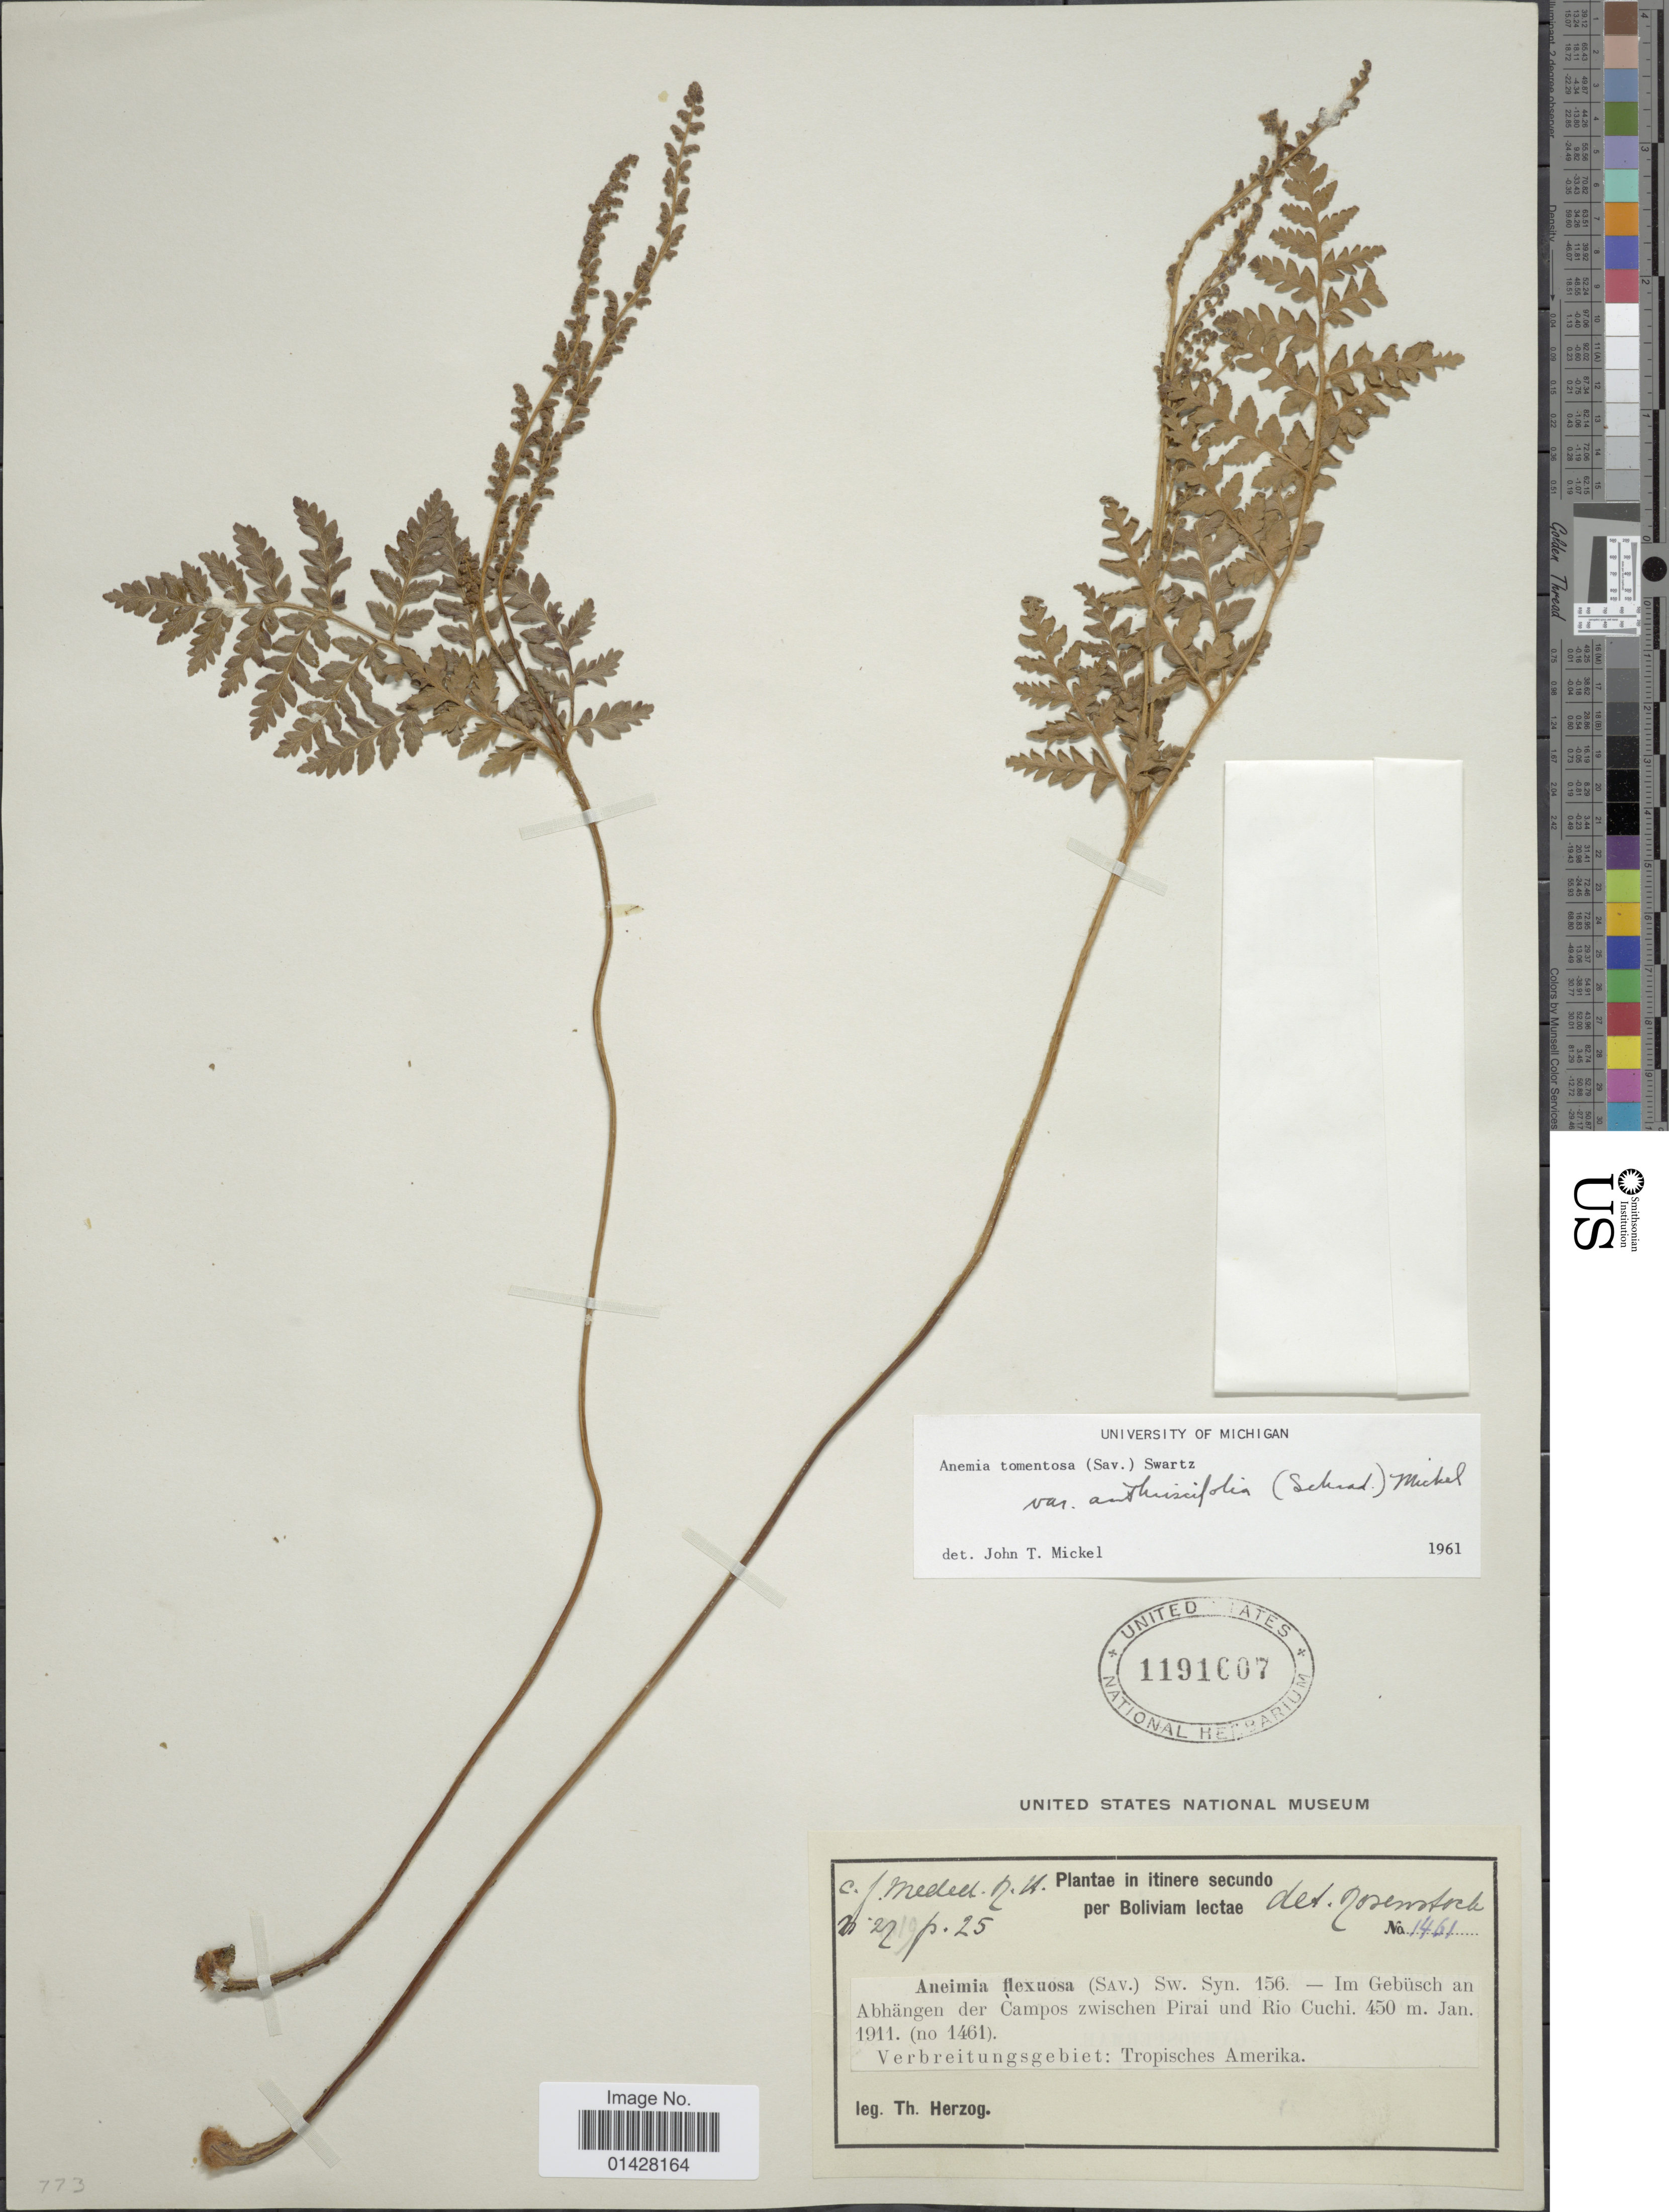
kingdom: Plantae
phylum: Tracheophyta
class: Polypodiopsida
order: Schizaeales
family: Anemiaceae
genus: Anemia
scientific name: Anemia tomentosa var. anthriscifolia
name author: (Schrad.) Mickel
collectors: T. Herzog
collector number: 1461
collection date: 1911-01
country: Bolivia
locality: Abhängen der Campos zwischen Pirai und Rio Cuchi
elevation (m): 450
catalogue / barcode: US 1191607